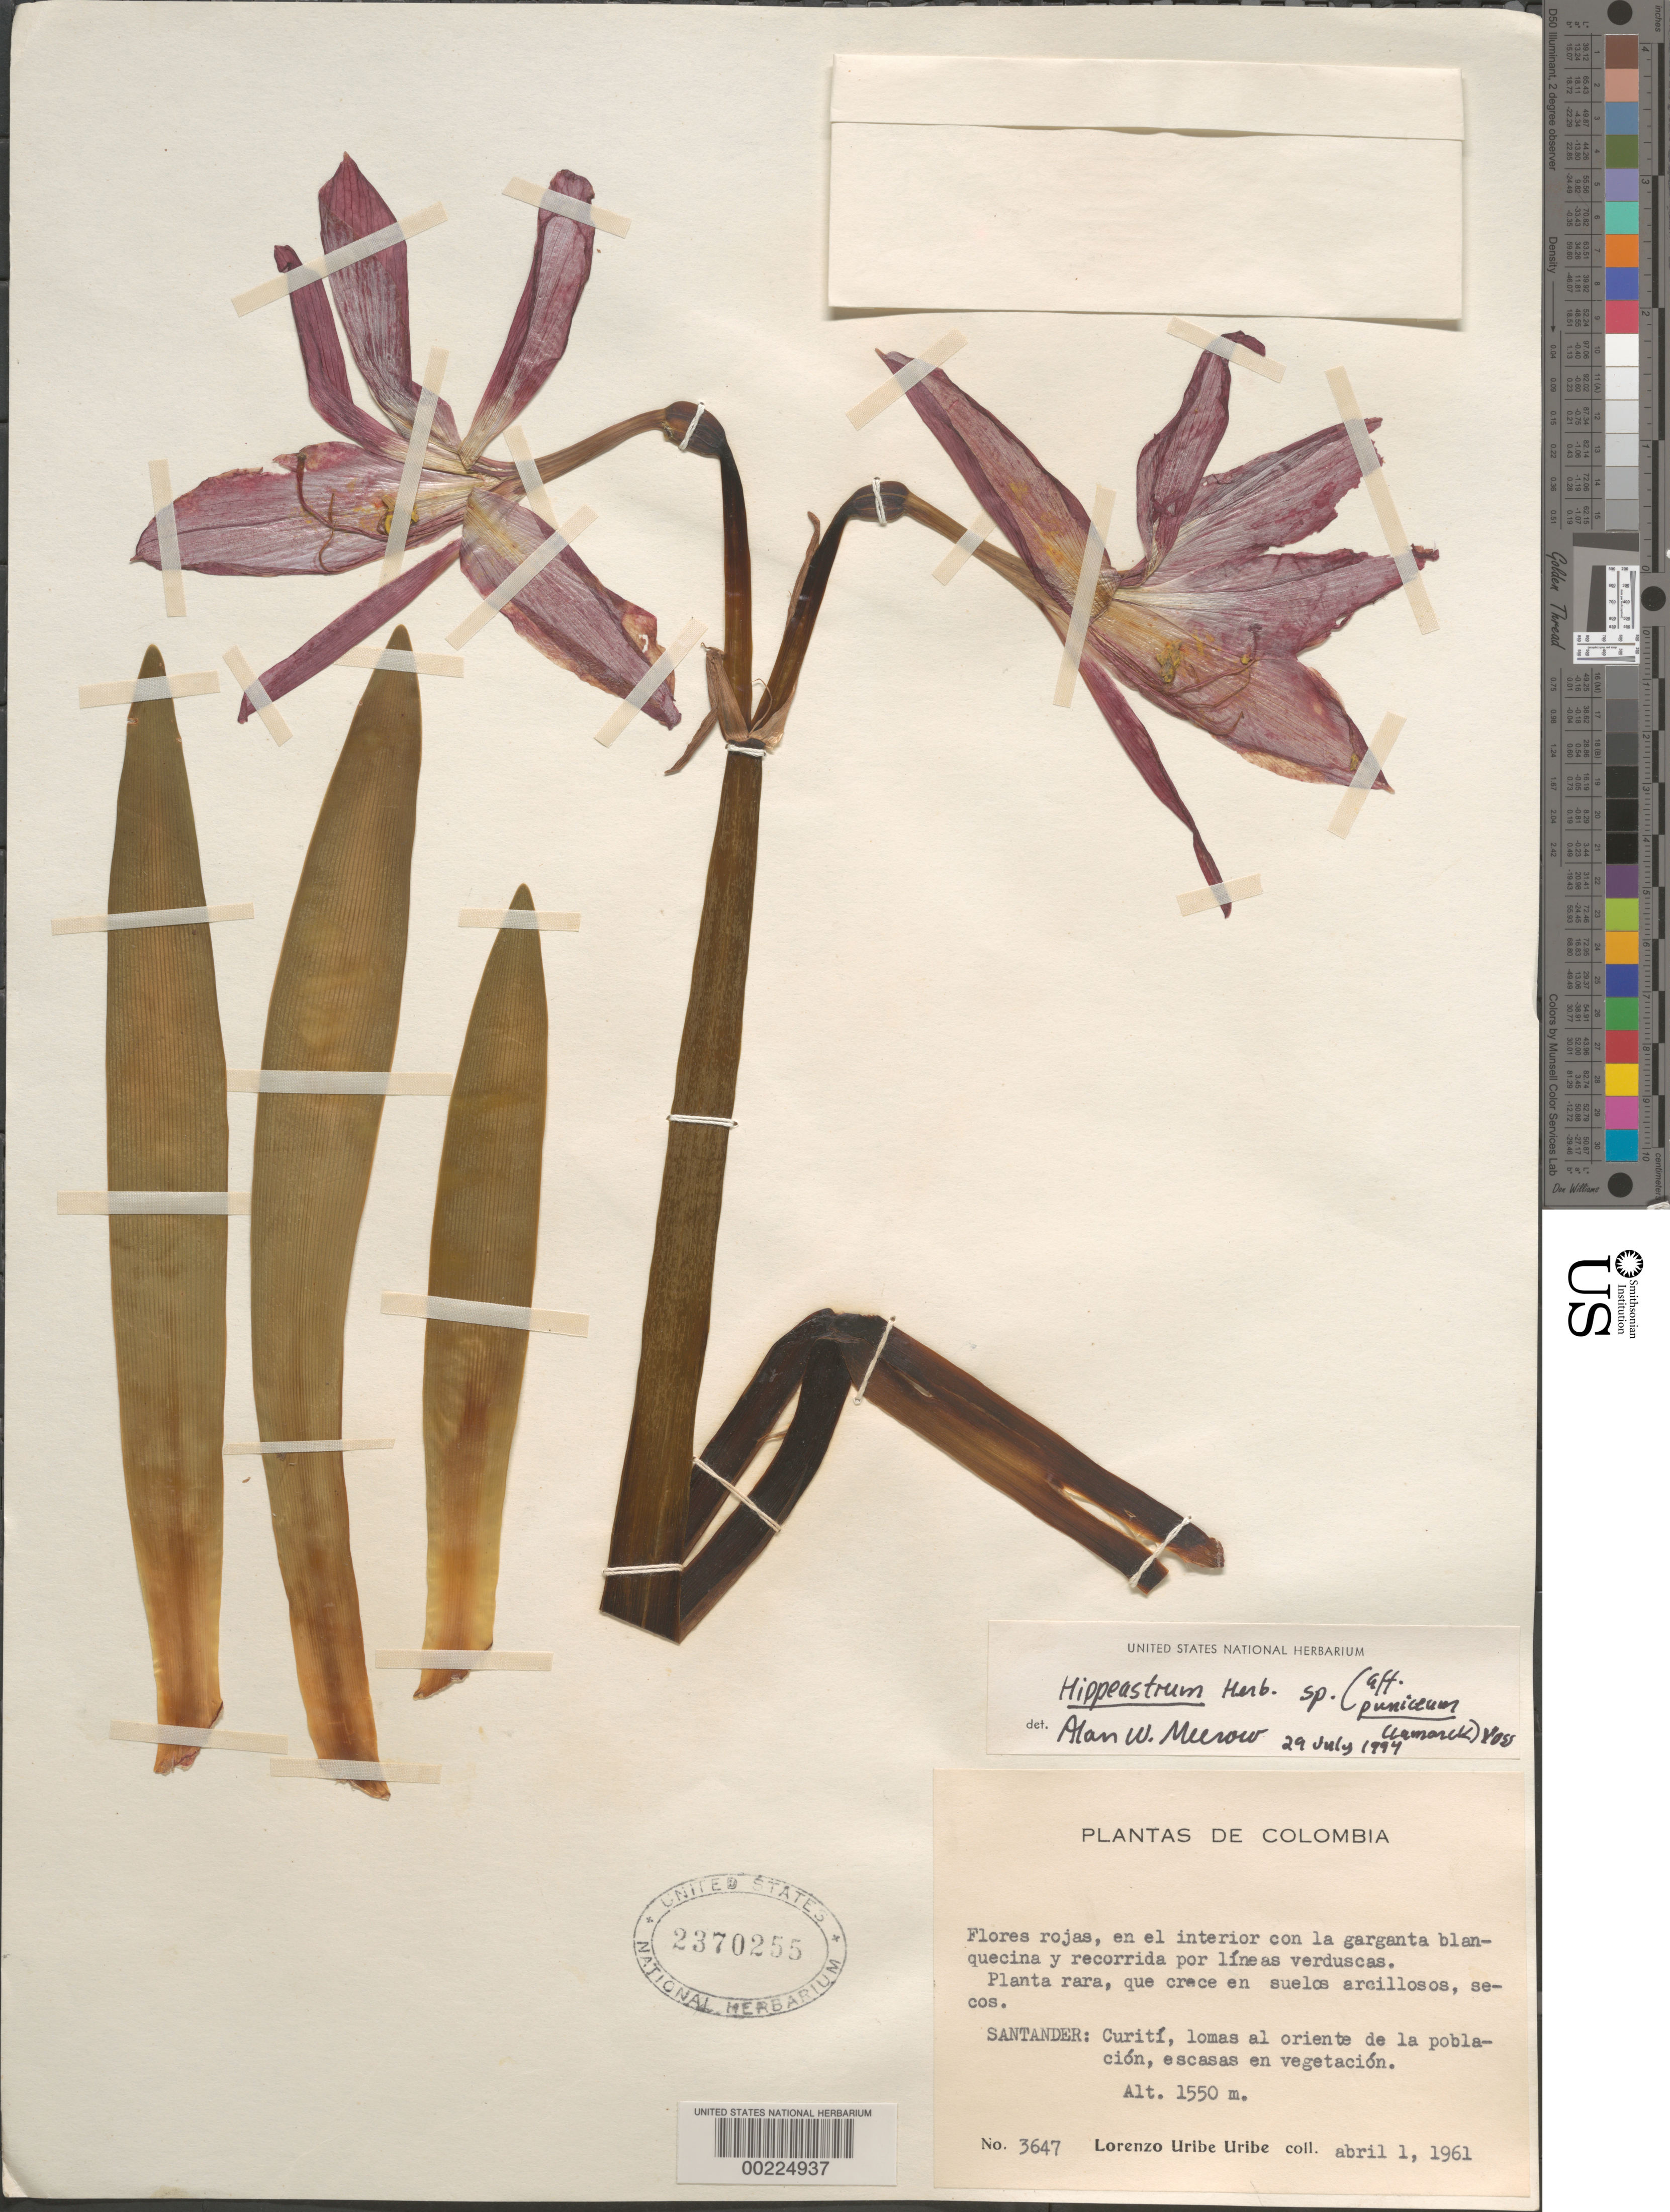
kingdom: Plantae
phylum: Tracheophyta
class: Liliopsida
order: Asparagales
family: Amaryllidaceae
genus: Hippeastrum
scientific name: Hippeastrum puniceum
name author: (Lam.) Voss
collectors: L. Uribe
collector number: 3647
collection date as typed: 01 Apr 1961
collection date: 1961-04-01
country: Colombia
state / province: Santander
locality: Curiti, E of the population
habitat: Dry clayey ground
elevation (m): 1550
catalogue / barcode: US 2370255